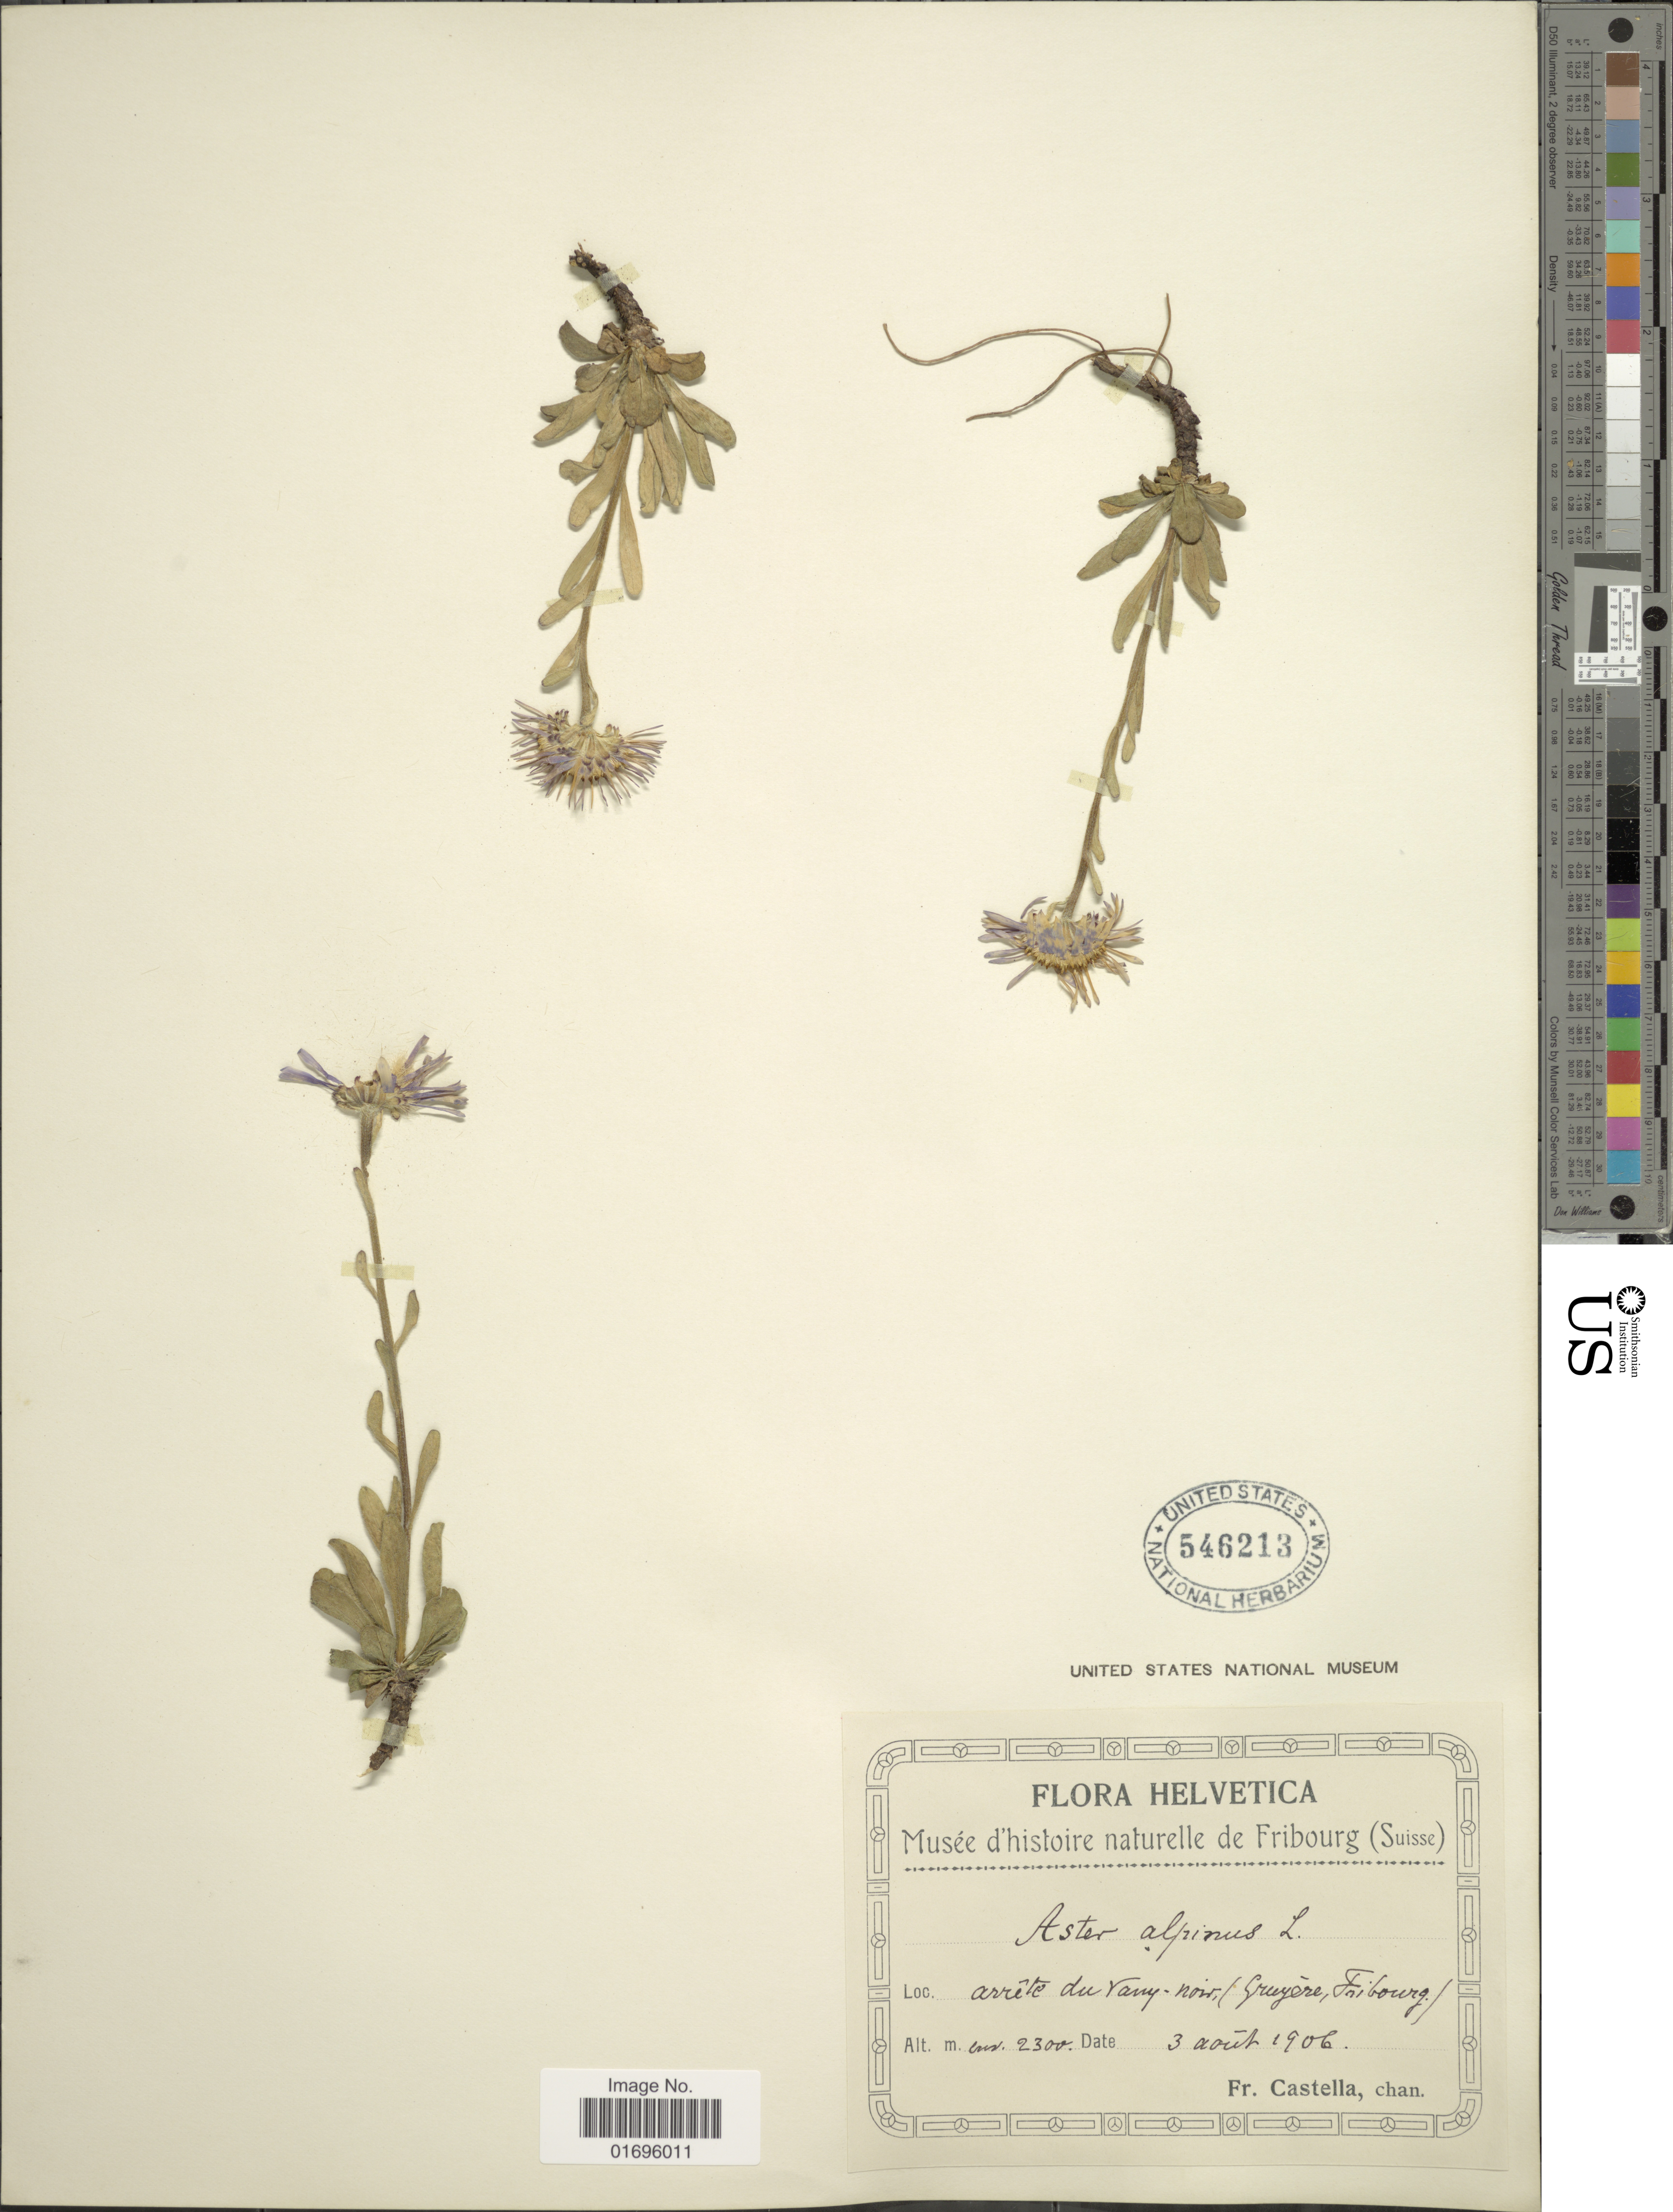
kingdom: Plantae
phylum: Tracheophyta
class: Magnoliopsida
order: Asterales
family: Asteraceae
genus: Aster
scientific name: Aster alpinus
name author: L.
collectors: Fr. Castella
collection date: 1906-08-03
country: Switzerland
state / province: Fribourg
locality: Helvetica. Arrête du Vanil-Noir, (Gruyère, Fribourg)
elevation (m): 2300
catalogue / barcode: US 546213